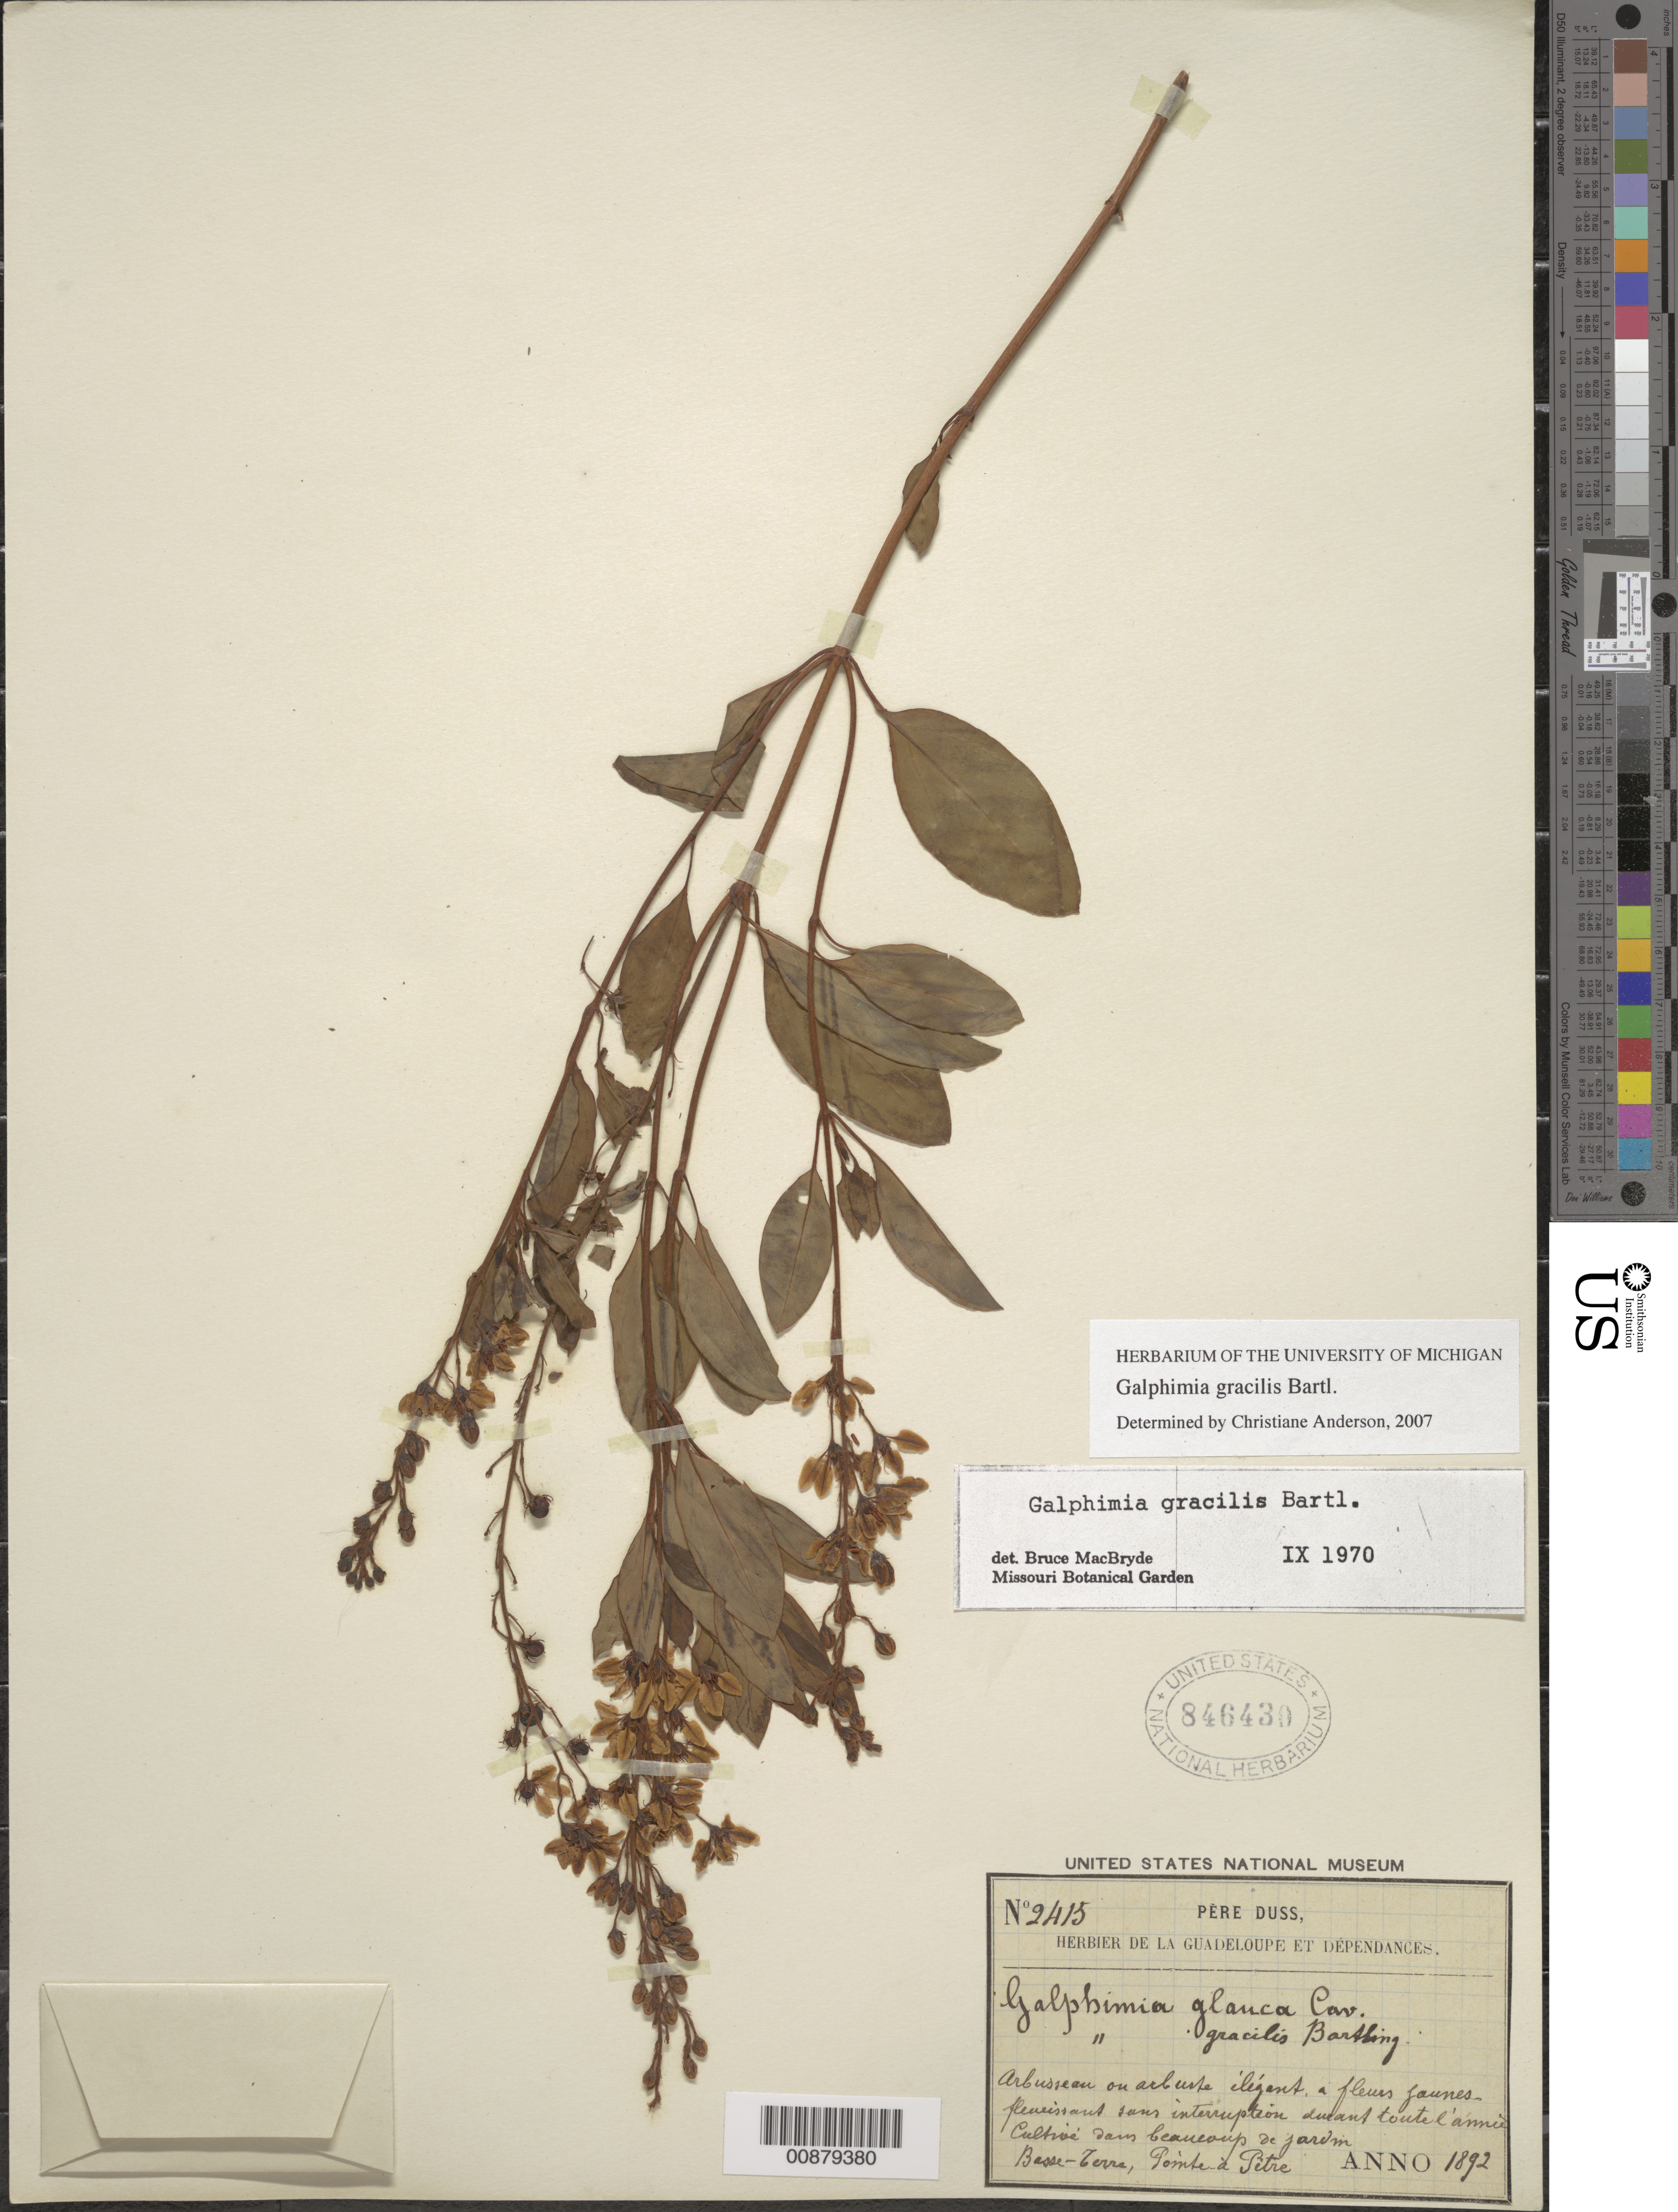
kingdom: Plantae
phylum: Tracheophyta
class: Magnoliopsida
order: Malpighiales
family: Malpighiaceae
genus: Galphimia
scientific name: Galphimia gracilis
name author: Bartl.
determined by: Anderson, C.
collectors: Père Duss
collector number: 2415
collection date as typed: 1892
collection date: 1892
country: Guadeloupe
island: Basse Terre [Guadeloupe]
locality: Basse-Terra, Pointe à Pitre.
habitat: Cultivé dans beaucoup de jardin.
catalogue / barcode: US 846430